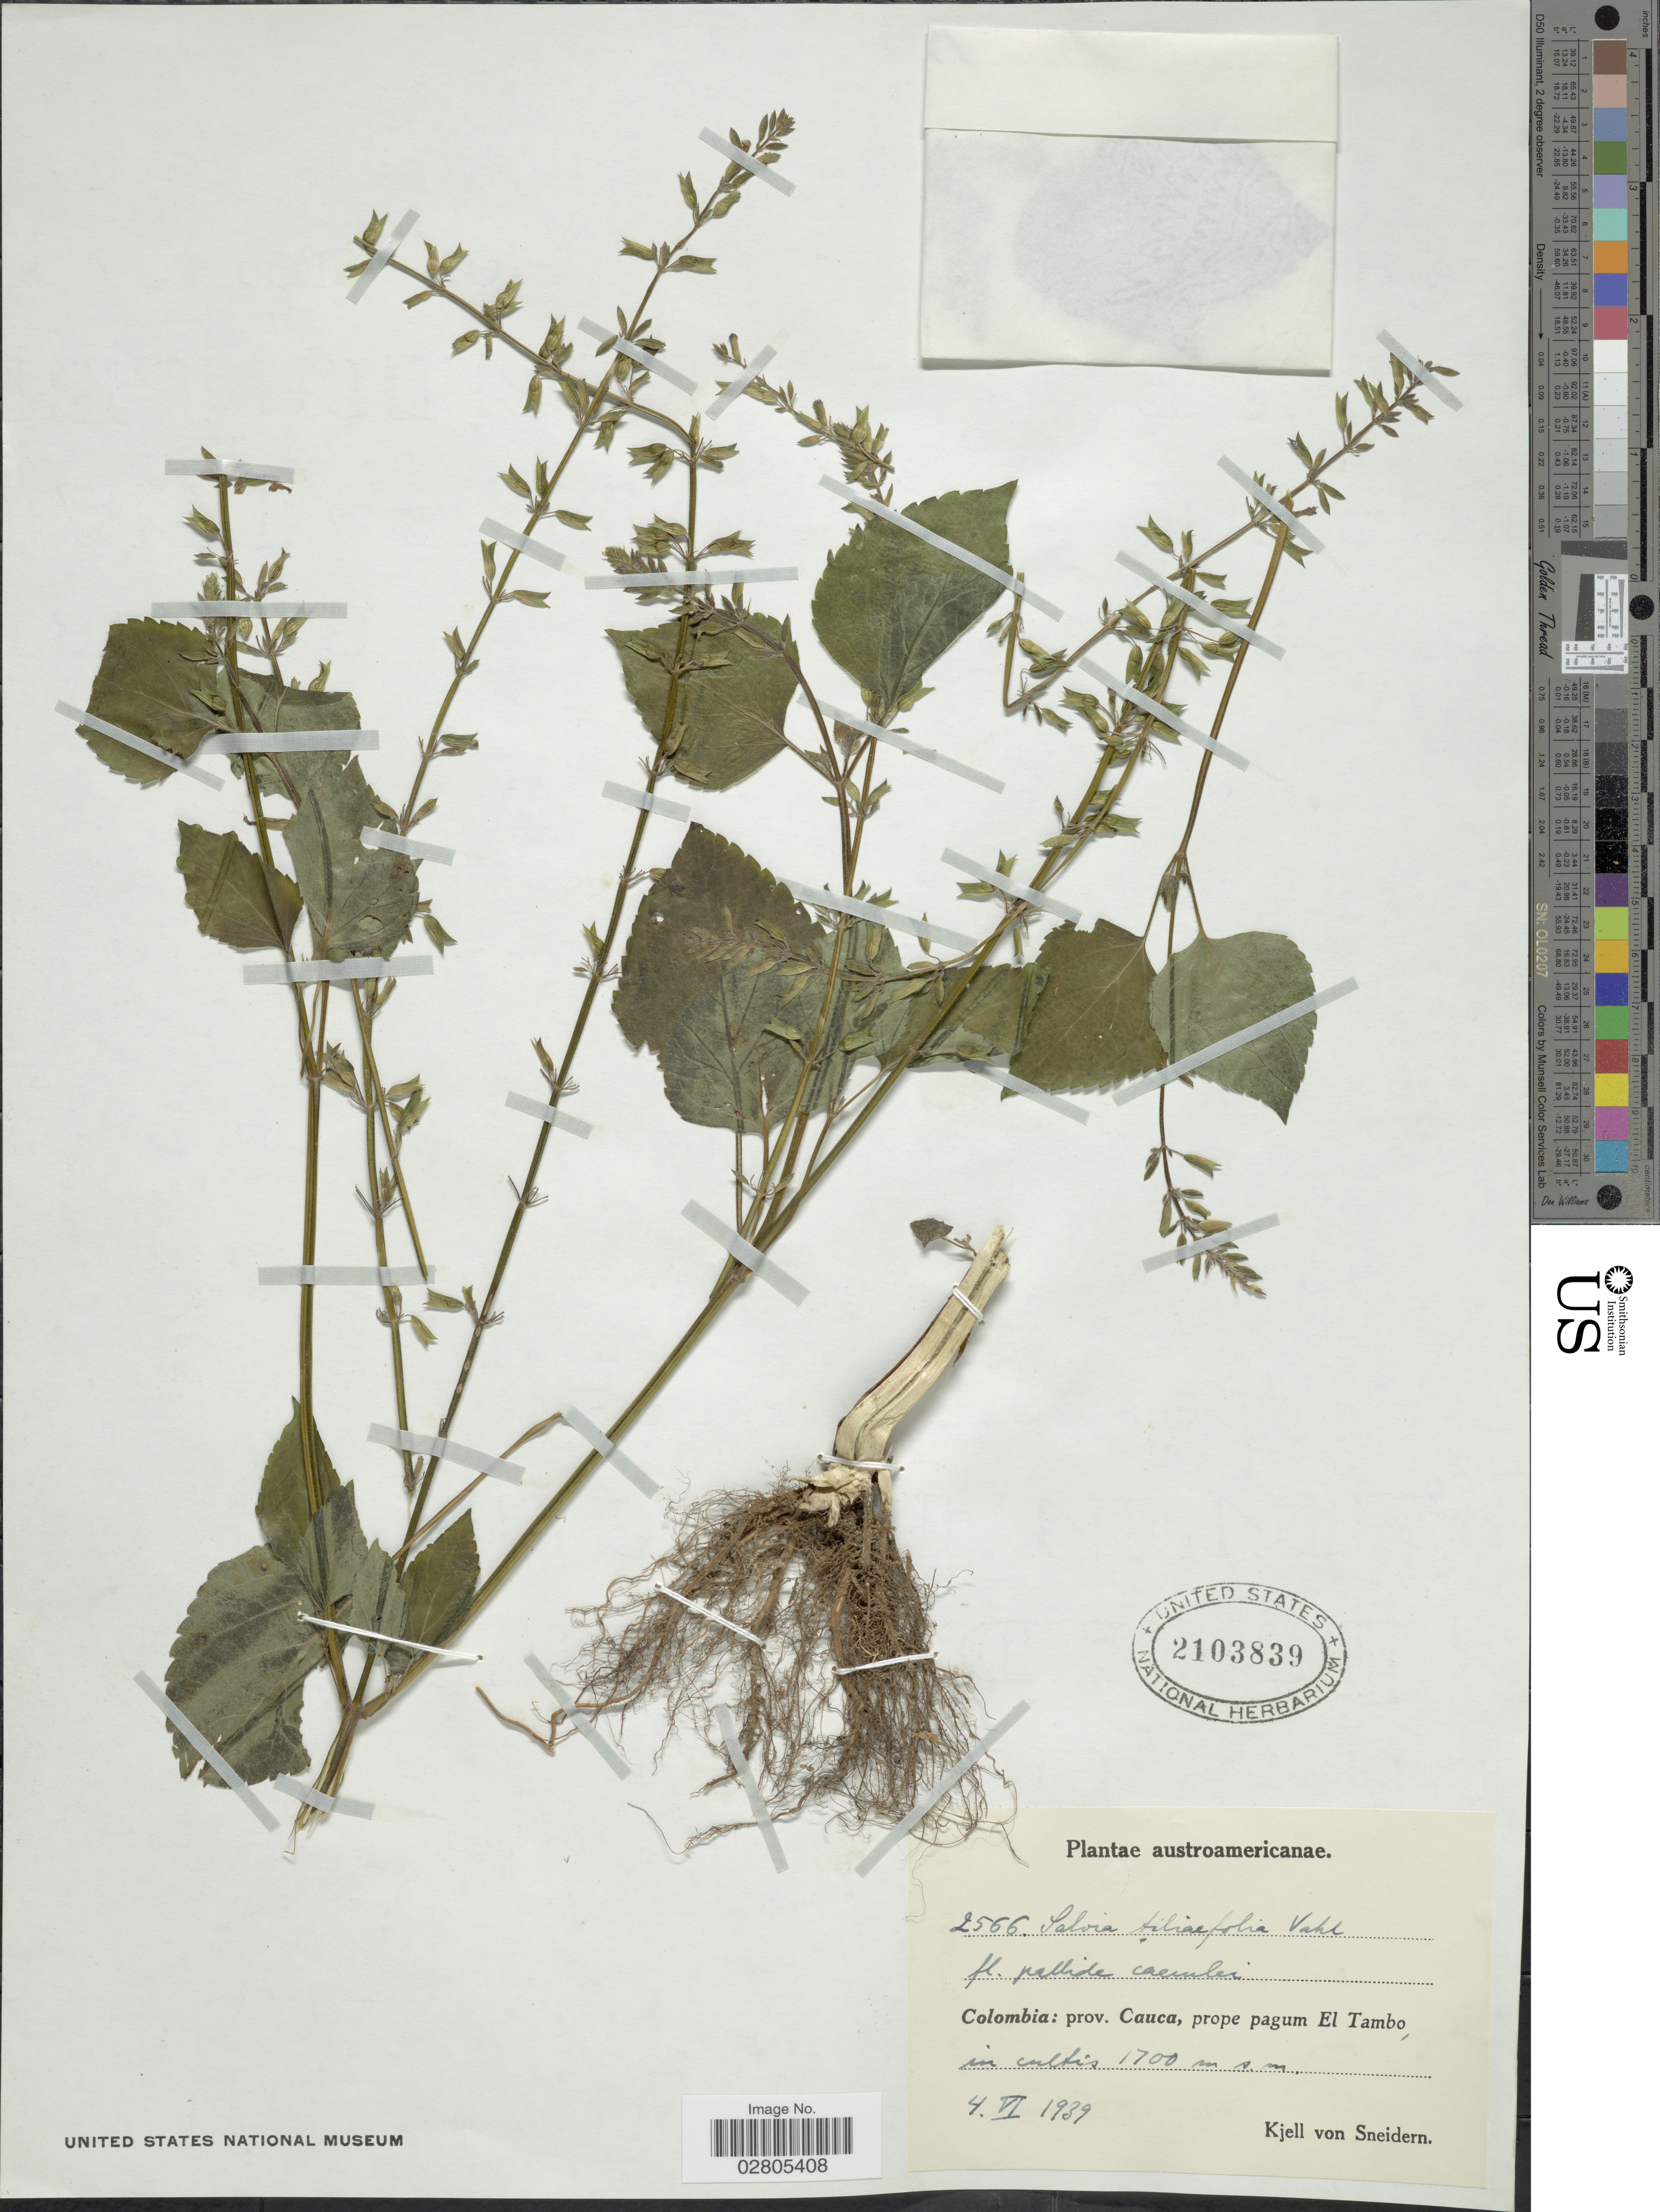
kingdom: Plantae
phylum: Tracheophyta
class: Magnoliopsida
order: Lamiales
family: Lamiaceae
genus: Salvia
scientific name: Salvia tiliifolia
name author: Vahl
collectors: K. von Sneidern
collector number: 2566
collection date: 1939-06-04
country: Colombia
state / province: Cauca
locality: Austroamericanae. prov. Cauca, prope pagum El Tambo.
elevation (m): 1700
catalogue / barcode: US 2103839